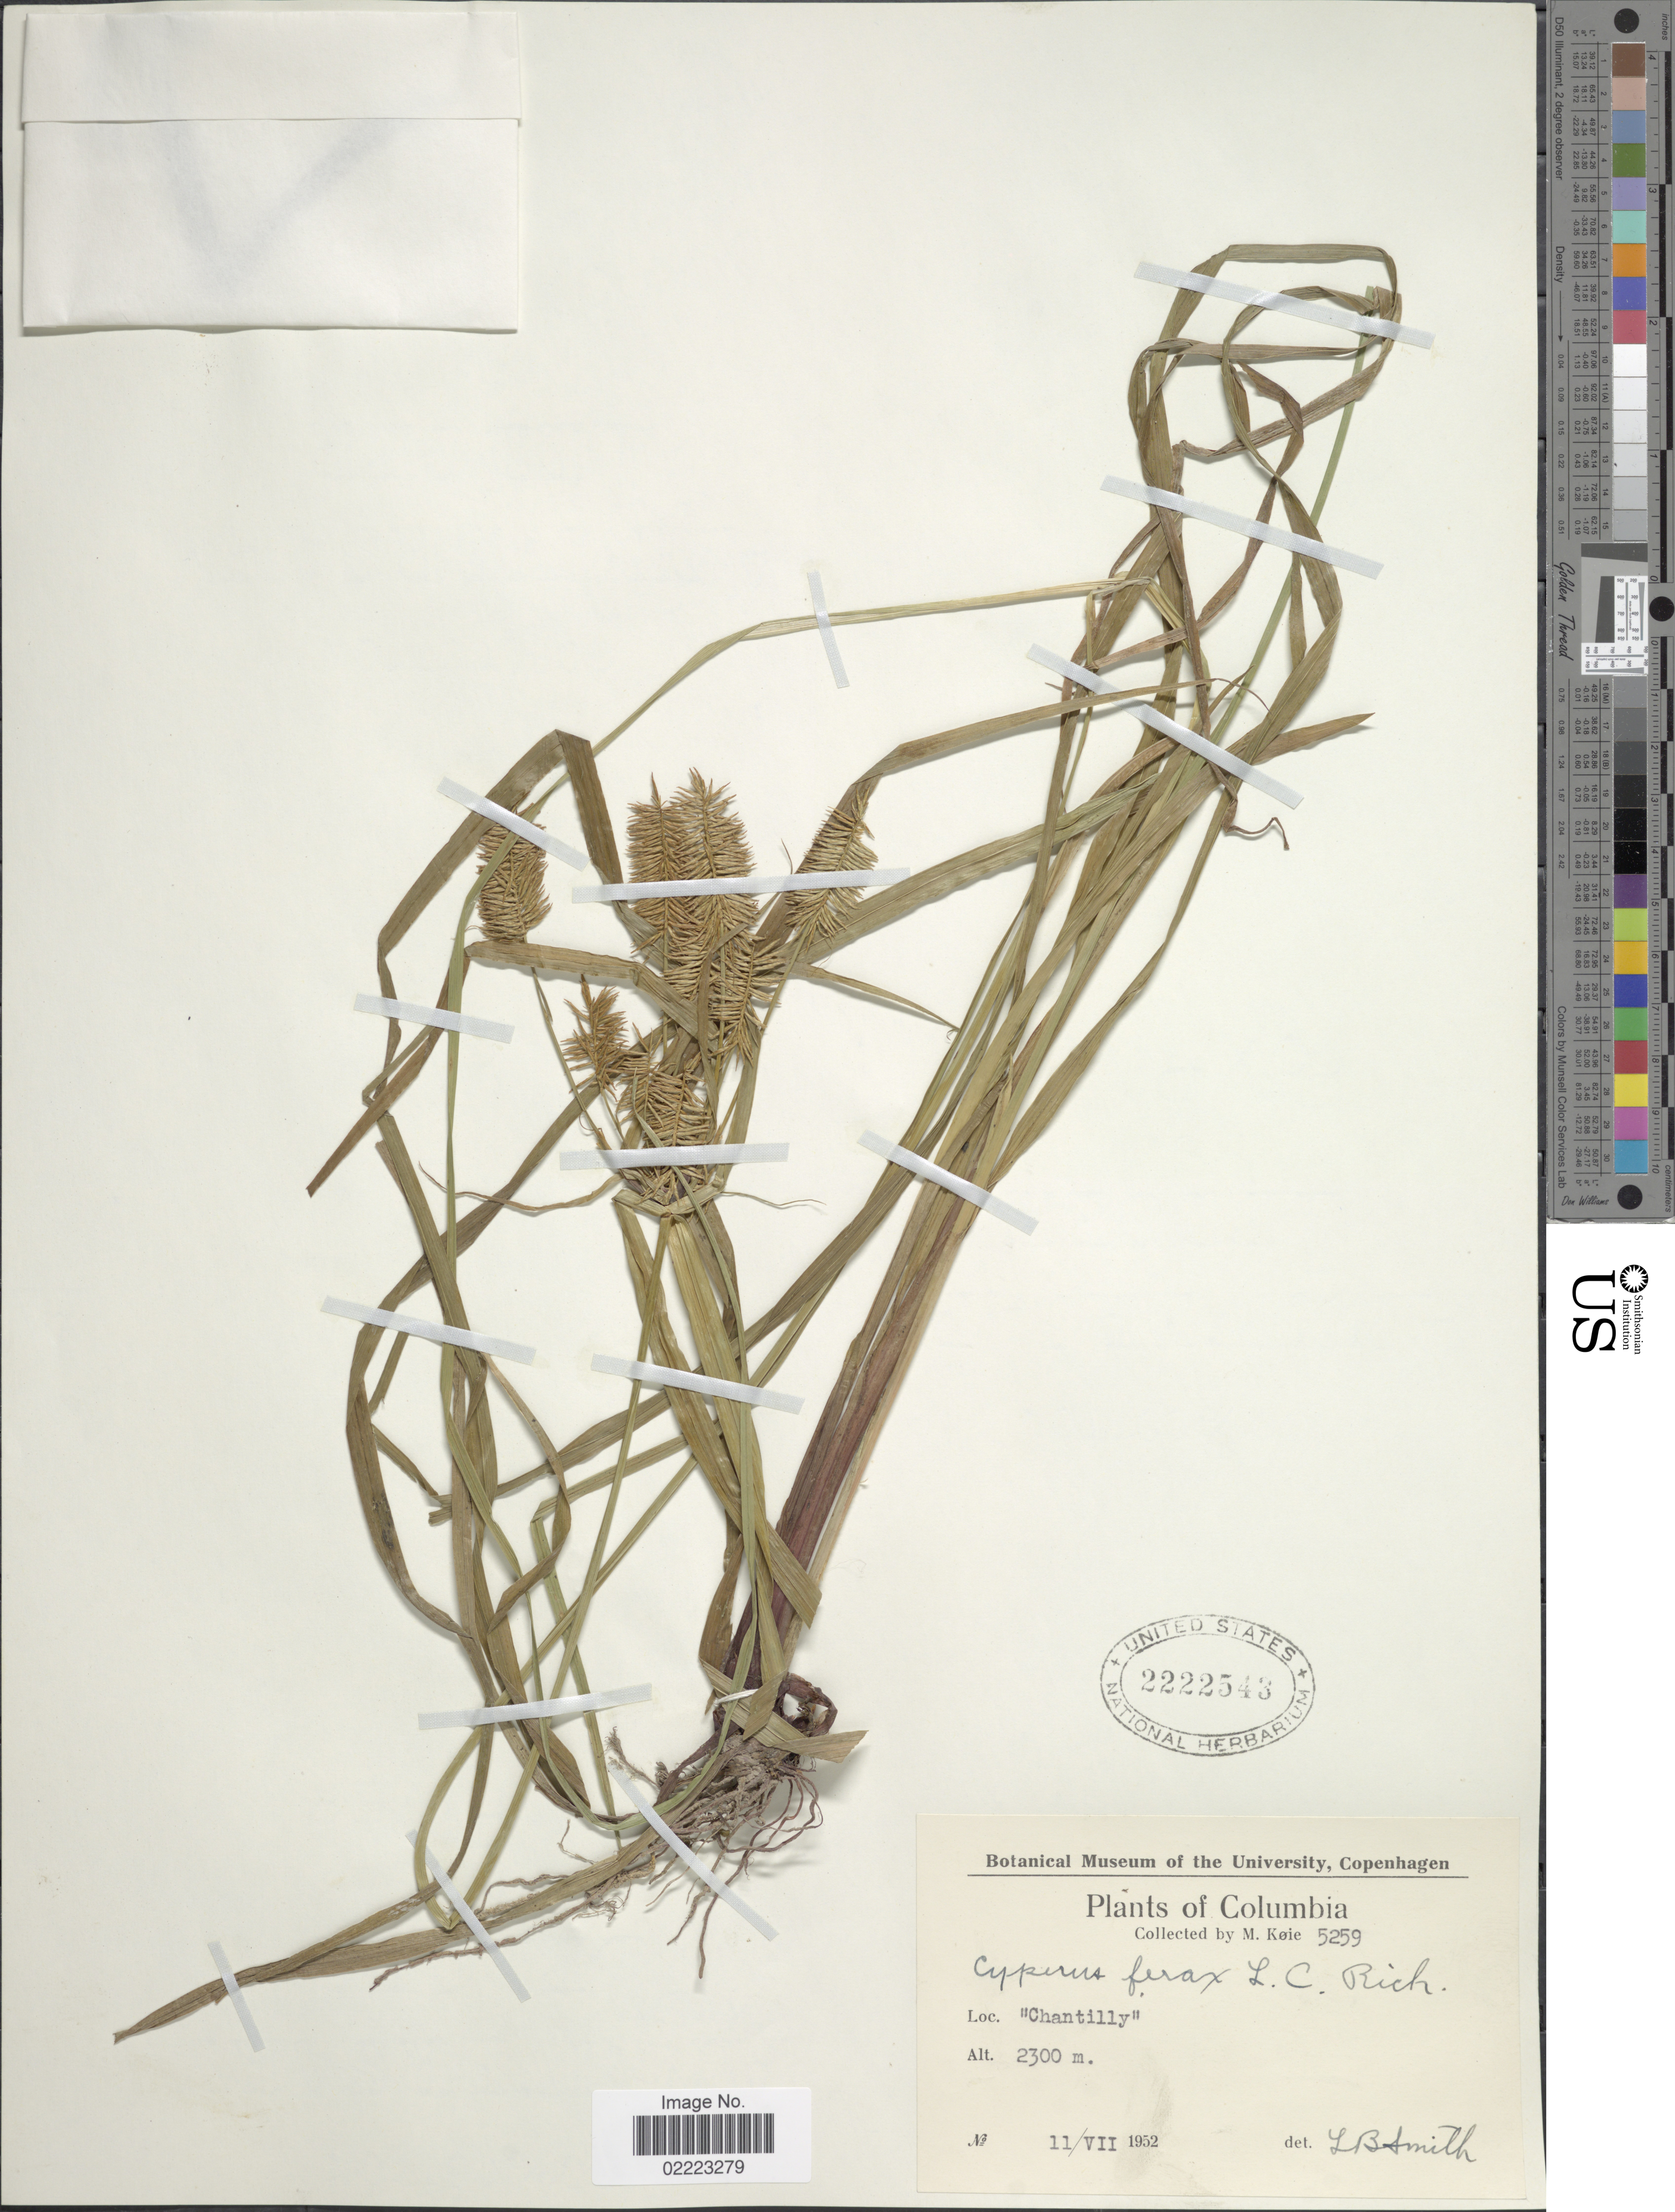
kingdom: Plantae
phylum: Tracheophyta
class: Liliopsida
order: Poales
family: Cyperaceae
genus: Cyperus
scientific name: Cyperus odoratus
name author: L.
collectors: M. Köie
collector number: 5259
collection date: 1952-07-11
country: Colombia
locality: Chantilly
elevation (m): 2300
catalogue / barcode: US 2222543